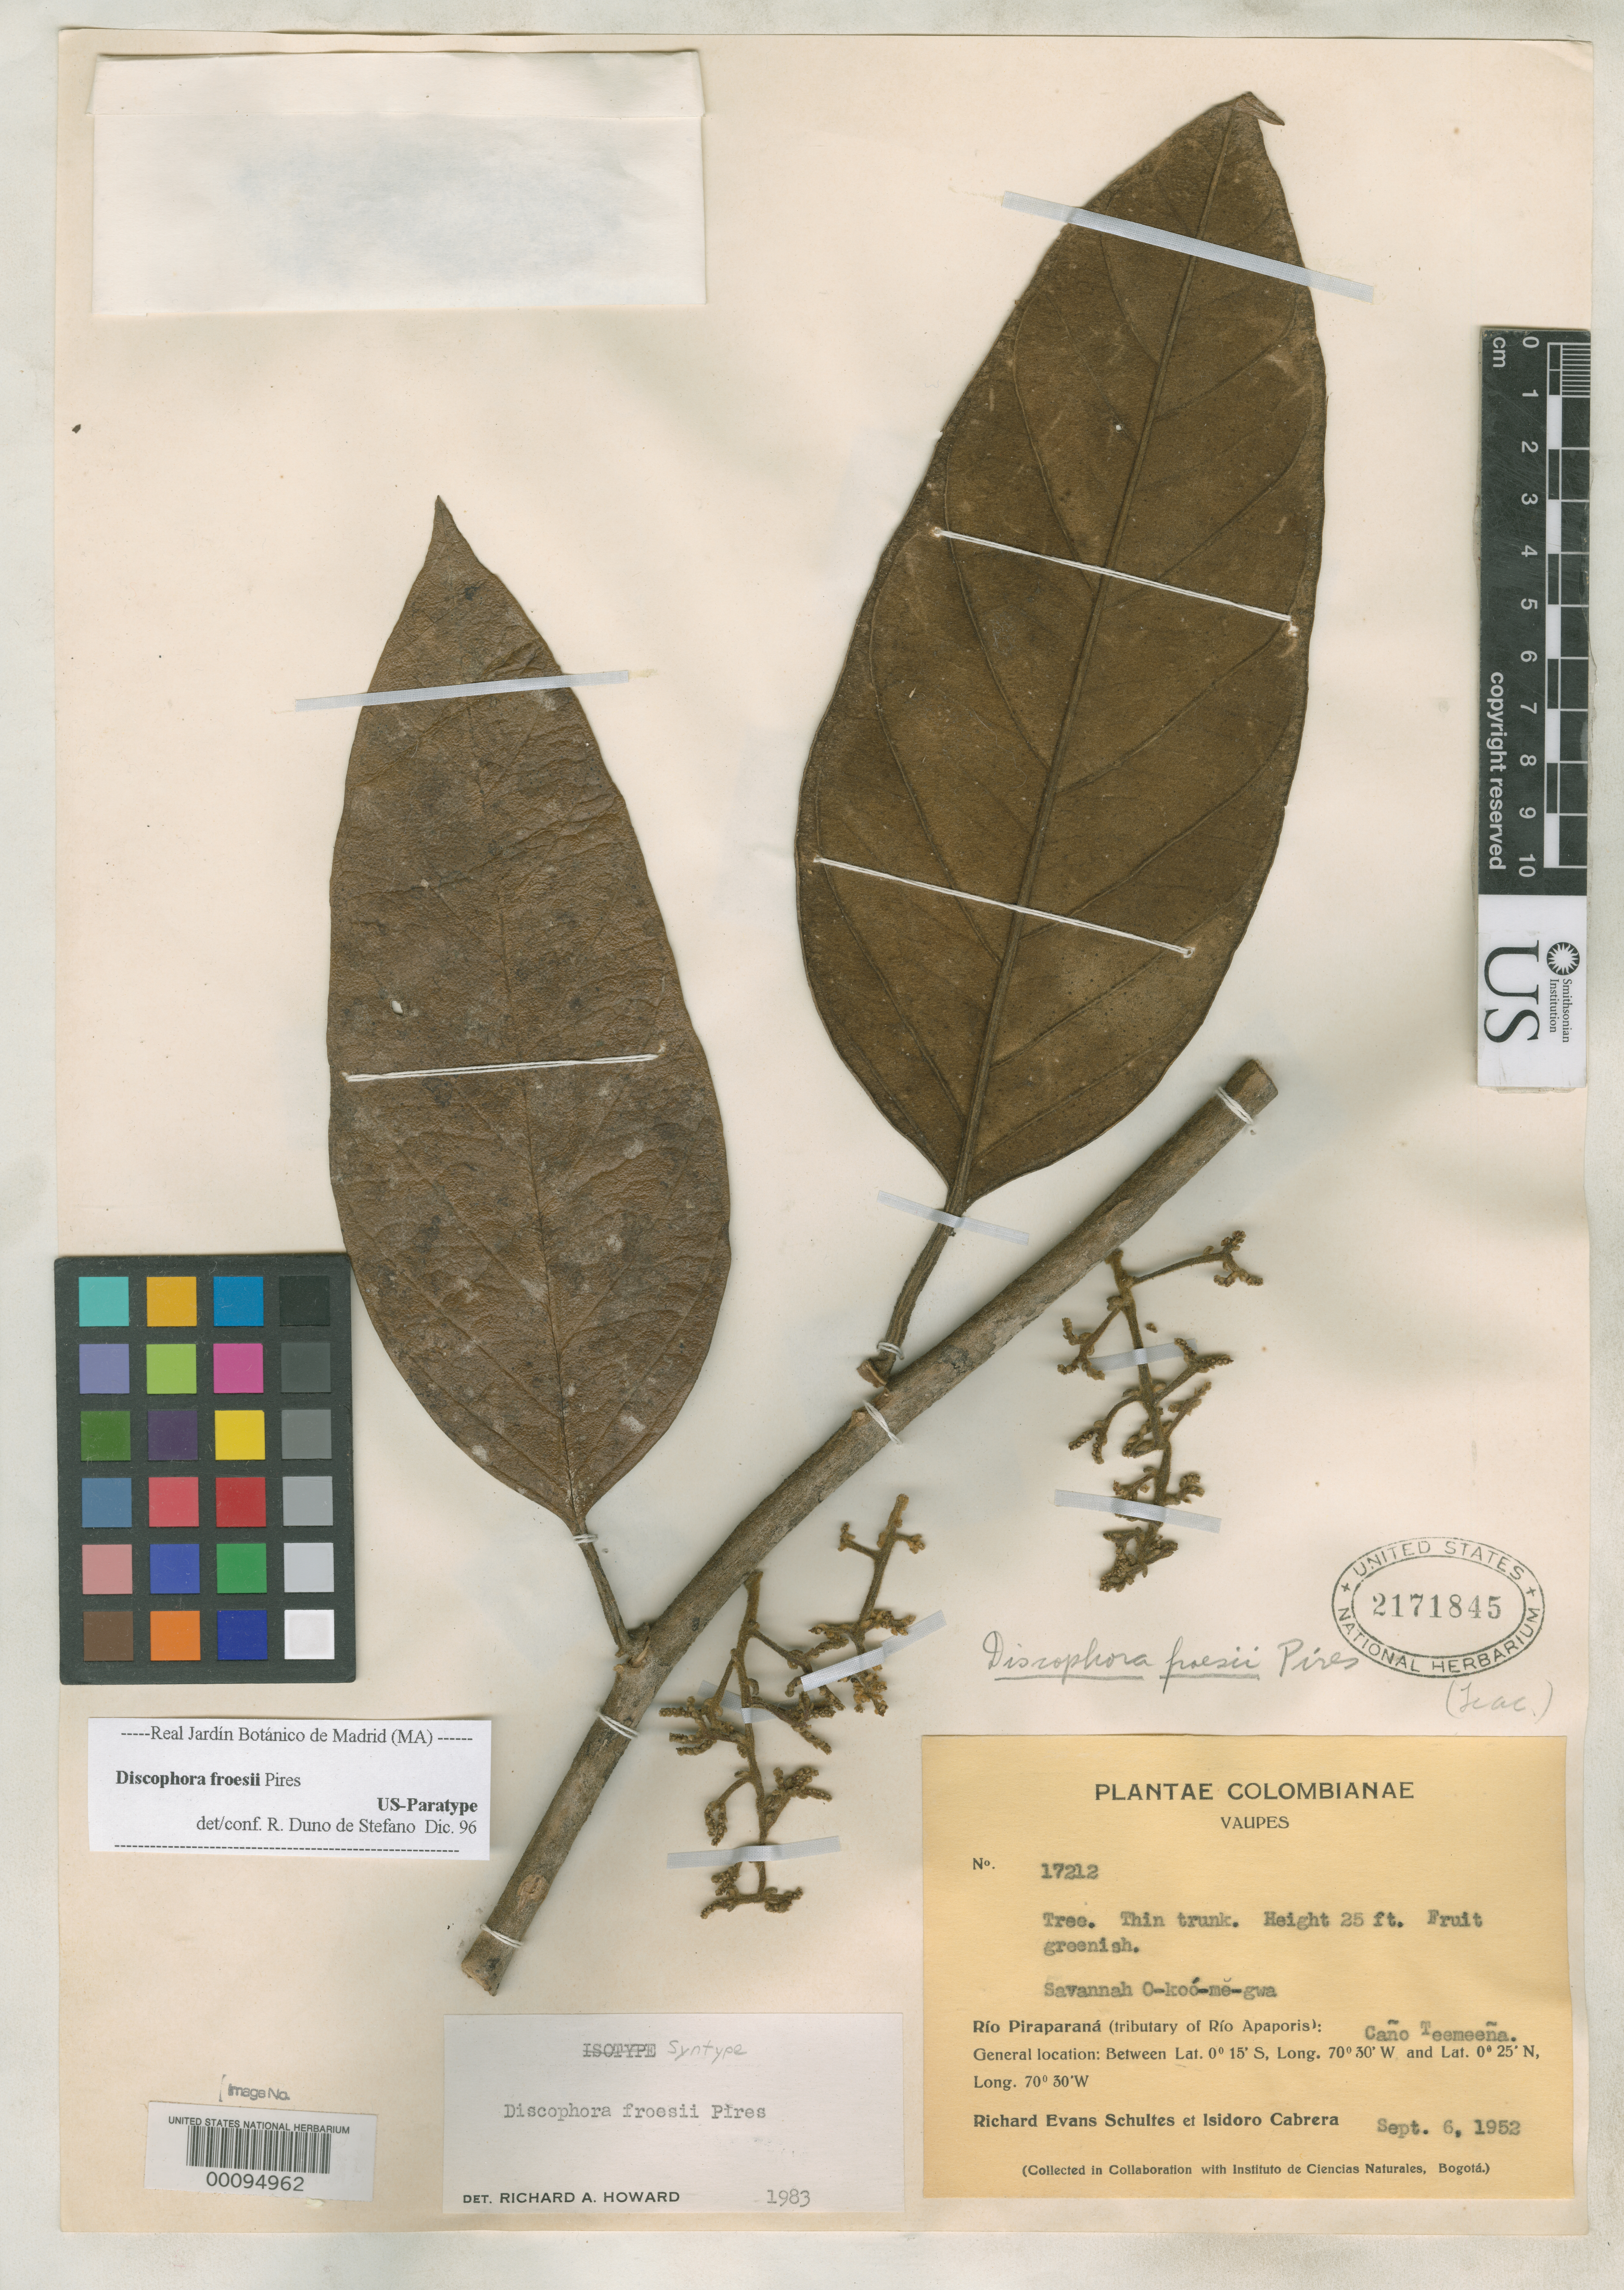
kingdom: Plantae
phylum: Tracheophyta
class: Magnoliopsida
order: Cardiopteridales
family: Stemonuraceae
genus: Discophora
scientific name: Discophora froesii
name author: Pires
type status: Syntype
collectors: R. E. Schultes & I. Cabrera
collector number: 17212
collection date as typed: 06 Sep 1952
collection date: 1952-09-06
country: Colombia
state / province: Vaupés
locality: Rio Piraparana, tributary of Rio Apaporis, Caño Teemeena.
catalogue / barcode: US 2171845